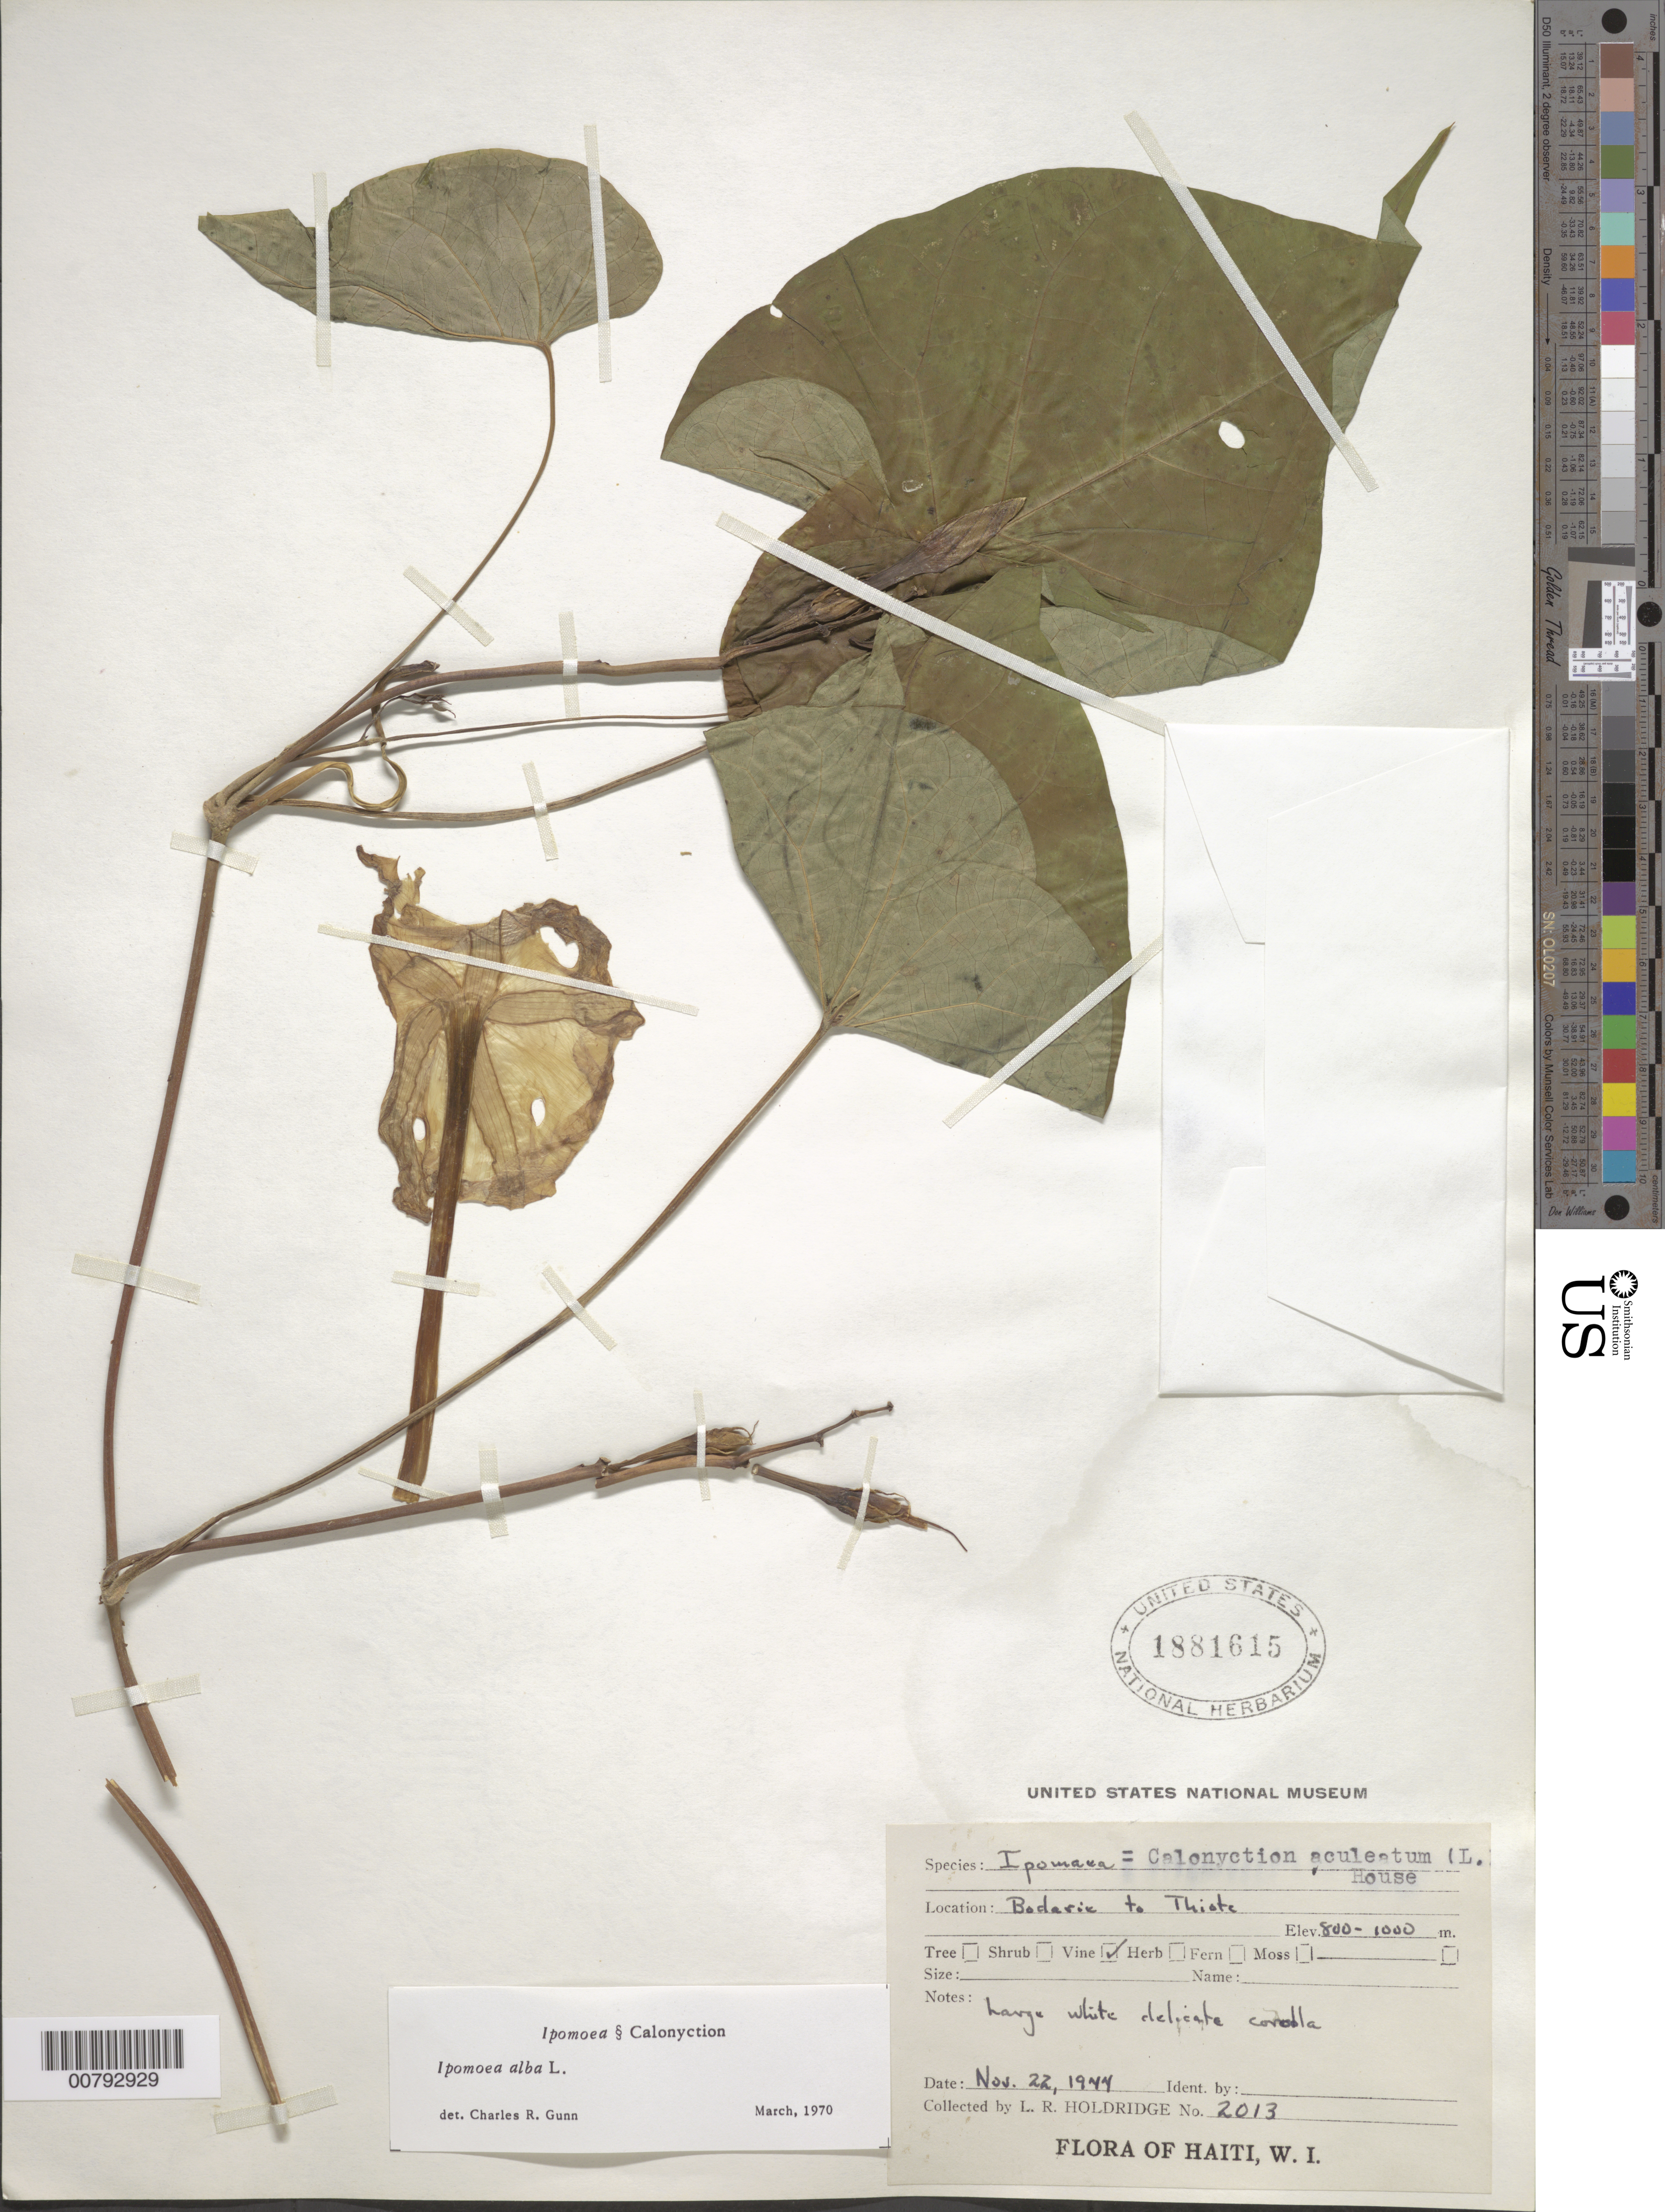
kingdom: Plantae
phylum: Tracheophyta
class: Magnoliopsida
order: Solanales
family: Convolvulaceae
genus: Ipomoea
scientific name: Ipomoea alba L.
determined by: Gunn, C. R., (BARC), United States Department of Agriculture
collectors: L. Holdridge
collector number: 2013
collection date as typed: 22 Nov 1944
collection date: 1944-11-22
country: Haiti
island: Hispaniola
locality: Bodarie to Thiote.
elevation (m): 800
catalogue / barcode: US 1881615